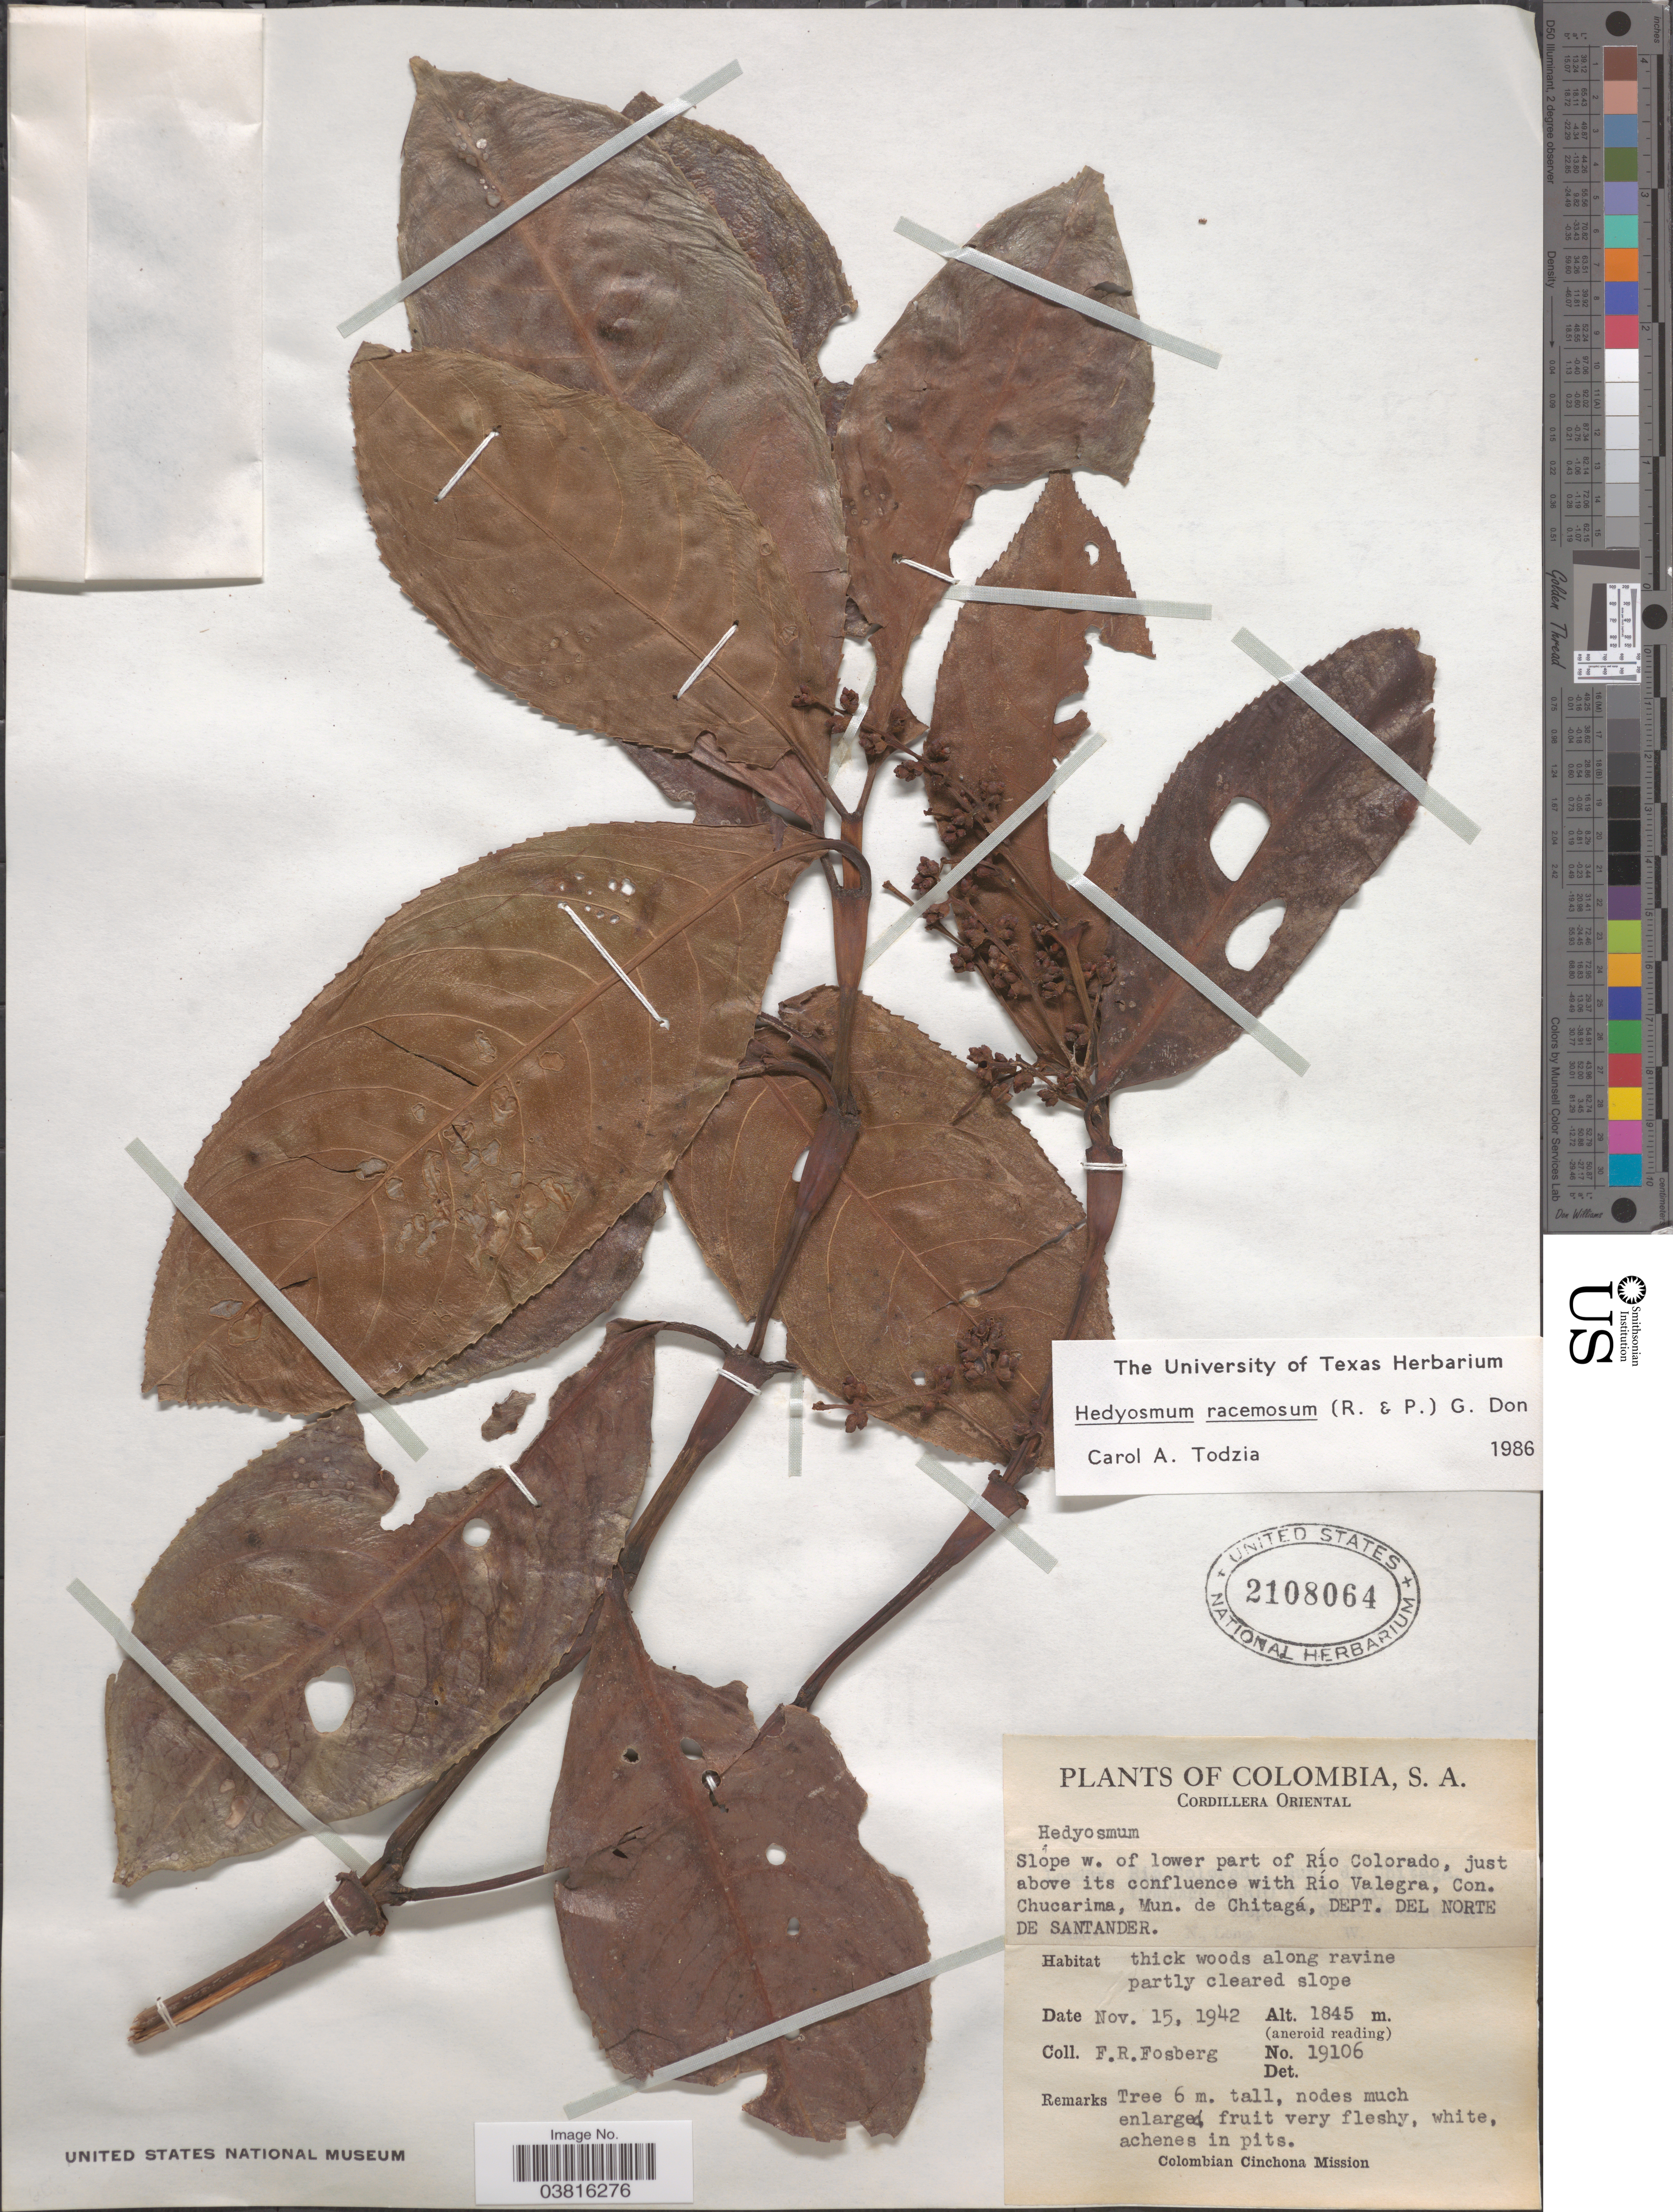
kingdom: Plantae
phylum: Tracheophyta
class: Magnoliopsida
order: Chloranthales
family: Chloranthaceae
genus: Hedyosmum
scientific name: Hedyosmum racemosum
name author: (Ruiz & Pav.) G. Don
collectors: F. R. Fosberg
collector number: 19106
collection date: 1942-11-15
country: Colombia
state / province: Norte de Santander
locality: Cordillera Oriental. Slope w. of lower part of Río Colorado, just above its confluence with Río Valegra, Con. Chucarima, Mun. de Chitagá, Dept. del Norte de Santander.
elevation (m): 1845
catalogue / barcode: US 2108064